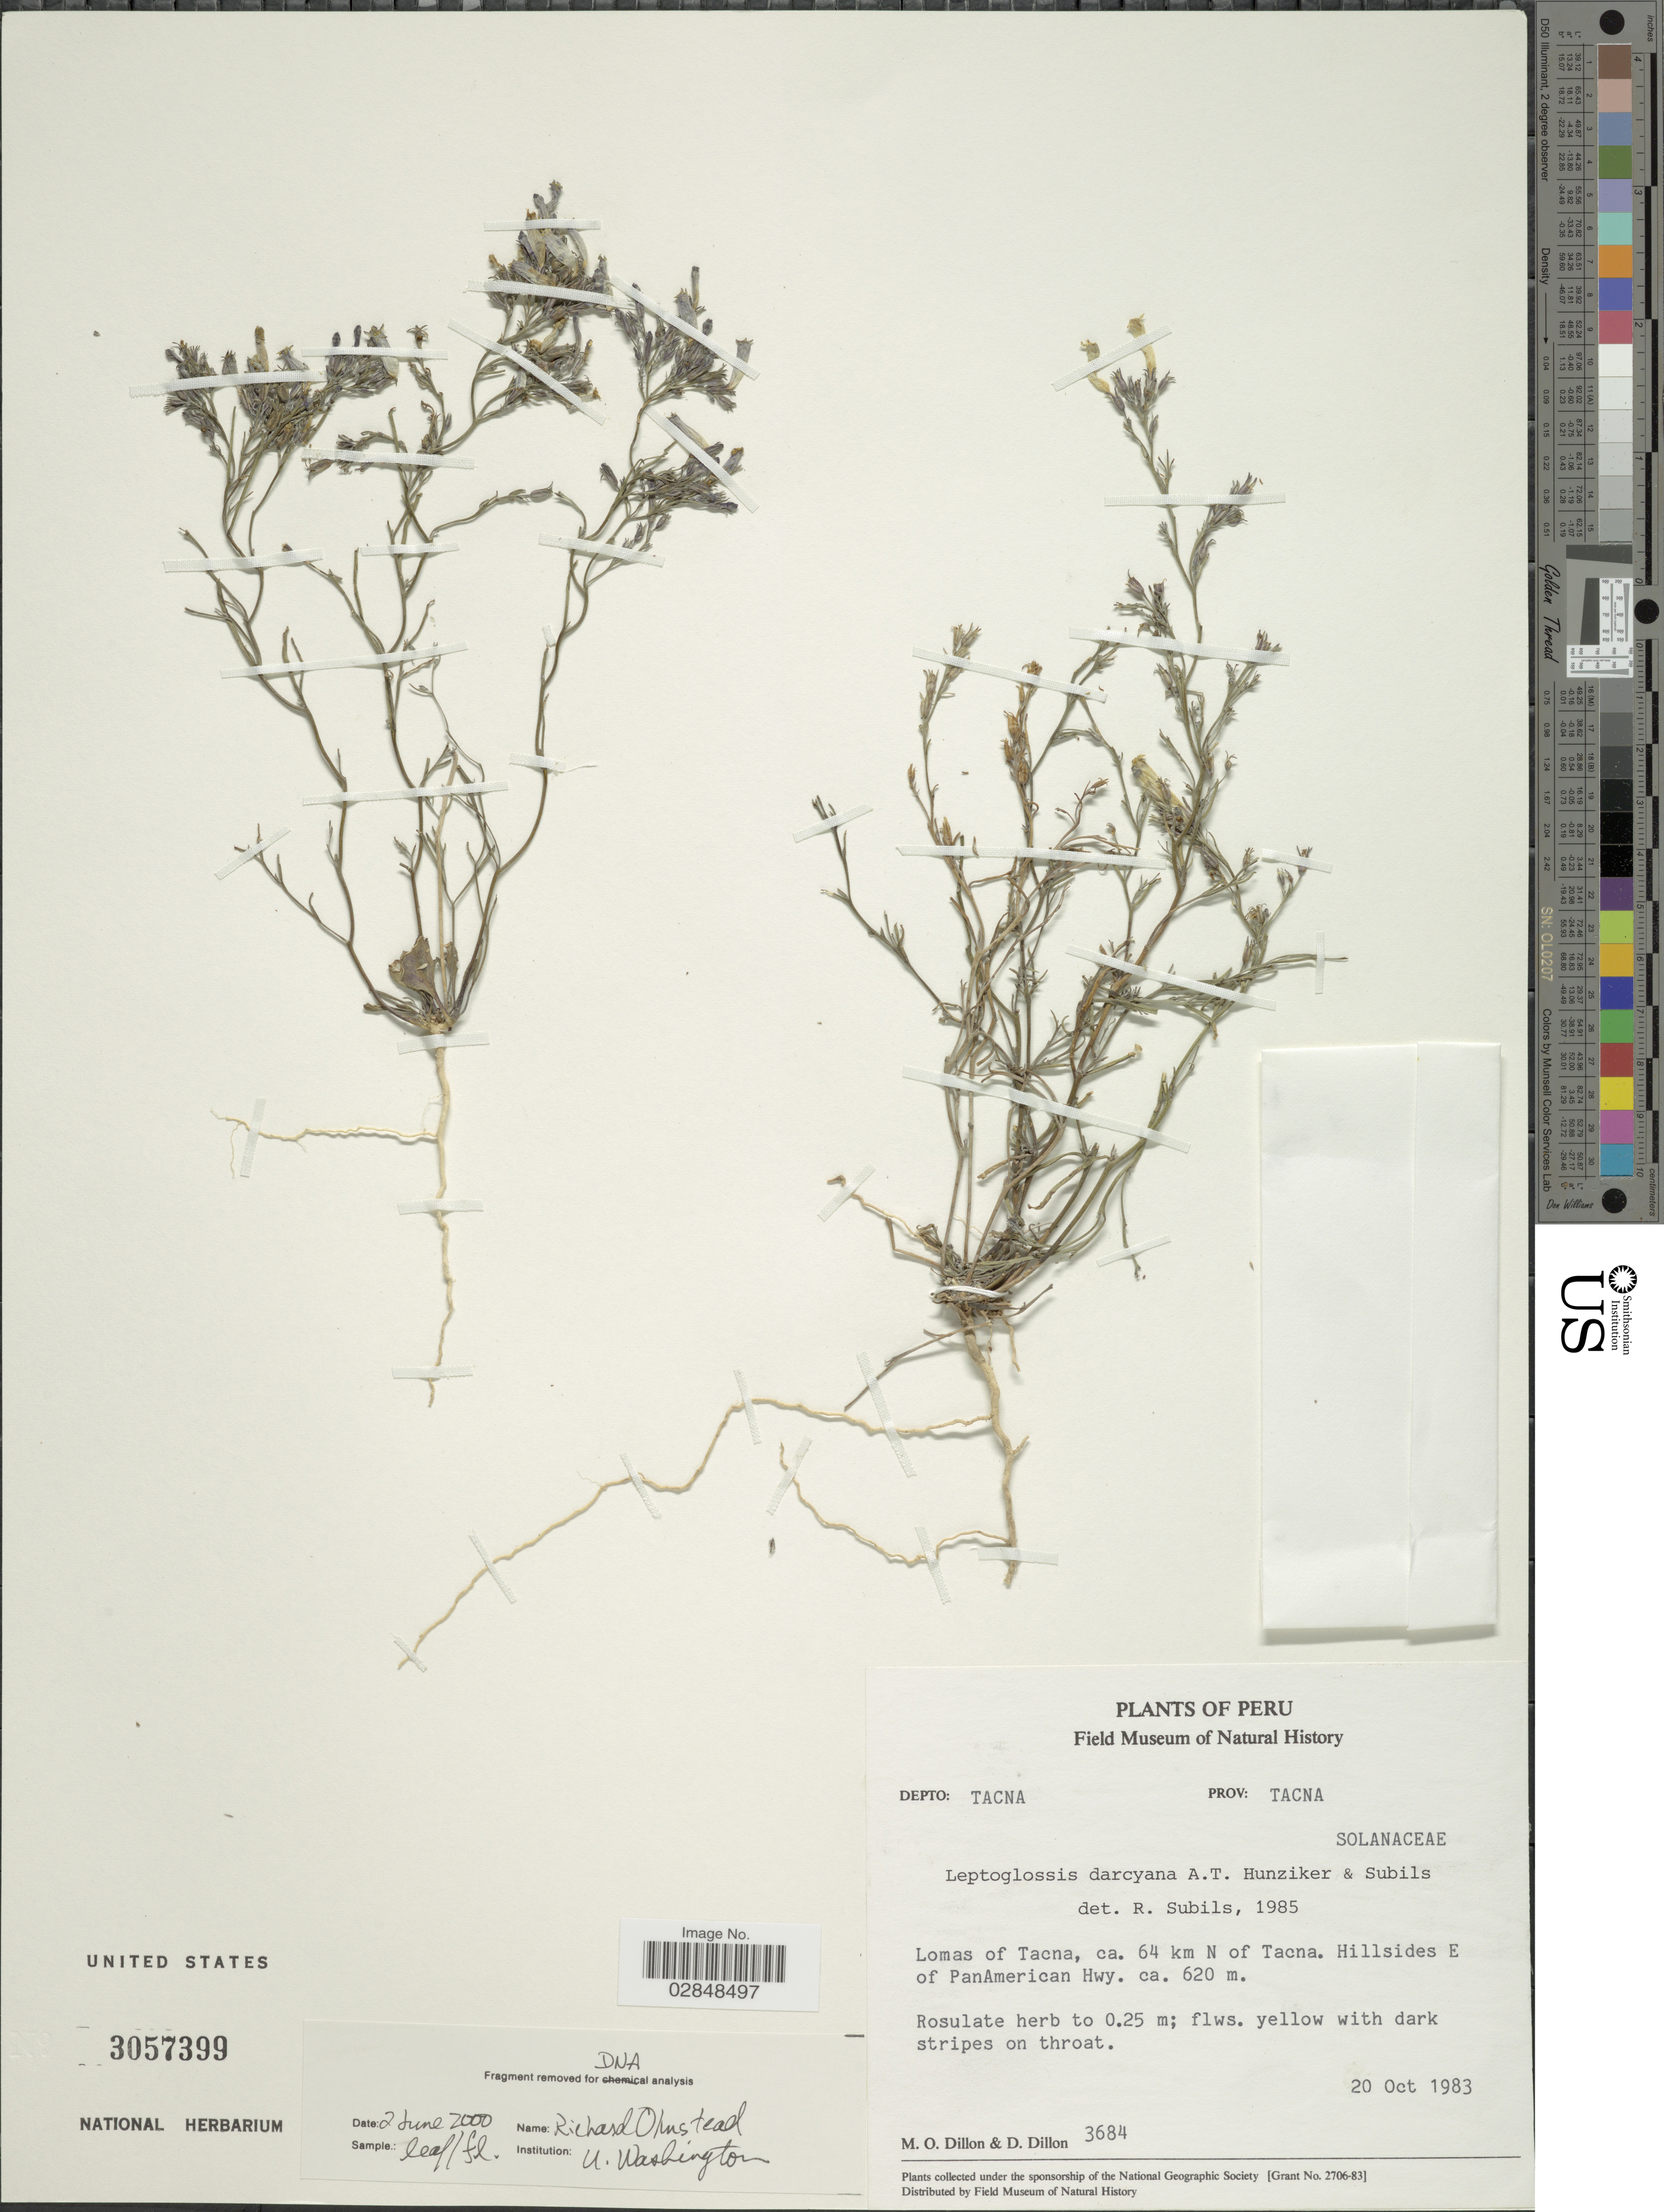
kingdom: Plantae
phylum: Tracheophyta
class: Magnoliopsida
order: Solanales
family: Solanaceae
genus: Leptoglossis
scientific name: Leptoglossis darcyana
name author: Hunz. & Subils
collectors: M. O. Dillon & D. Dillon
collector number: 3684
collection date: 1983-10-20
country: Peru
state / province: Tacna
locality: Depto: Tacna. Lomas of Tacna, ca. 64 km N of Tacna. Hillsides E of PanAmerican Hwy.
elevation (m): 620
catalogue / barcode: US 3057399